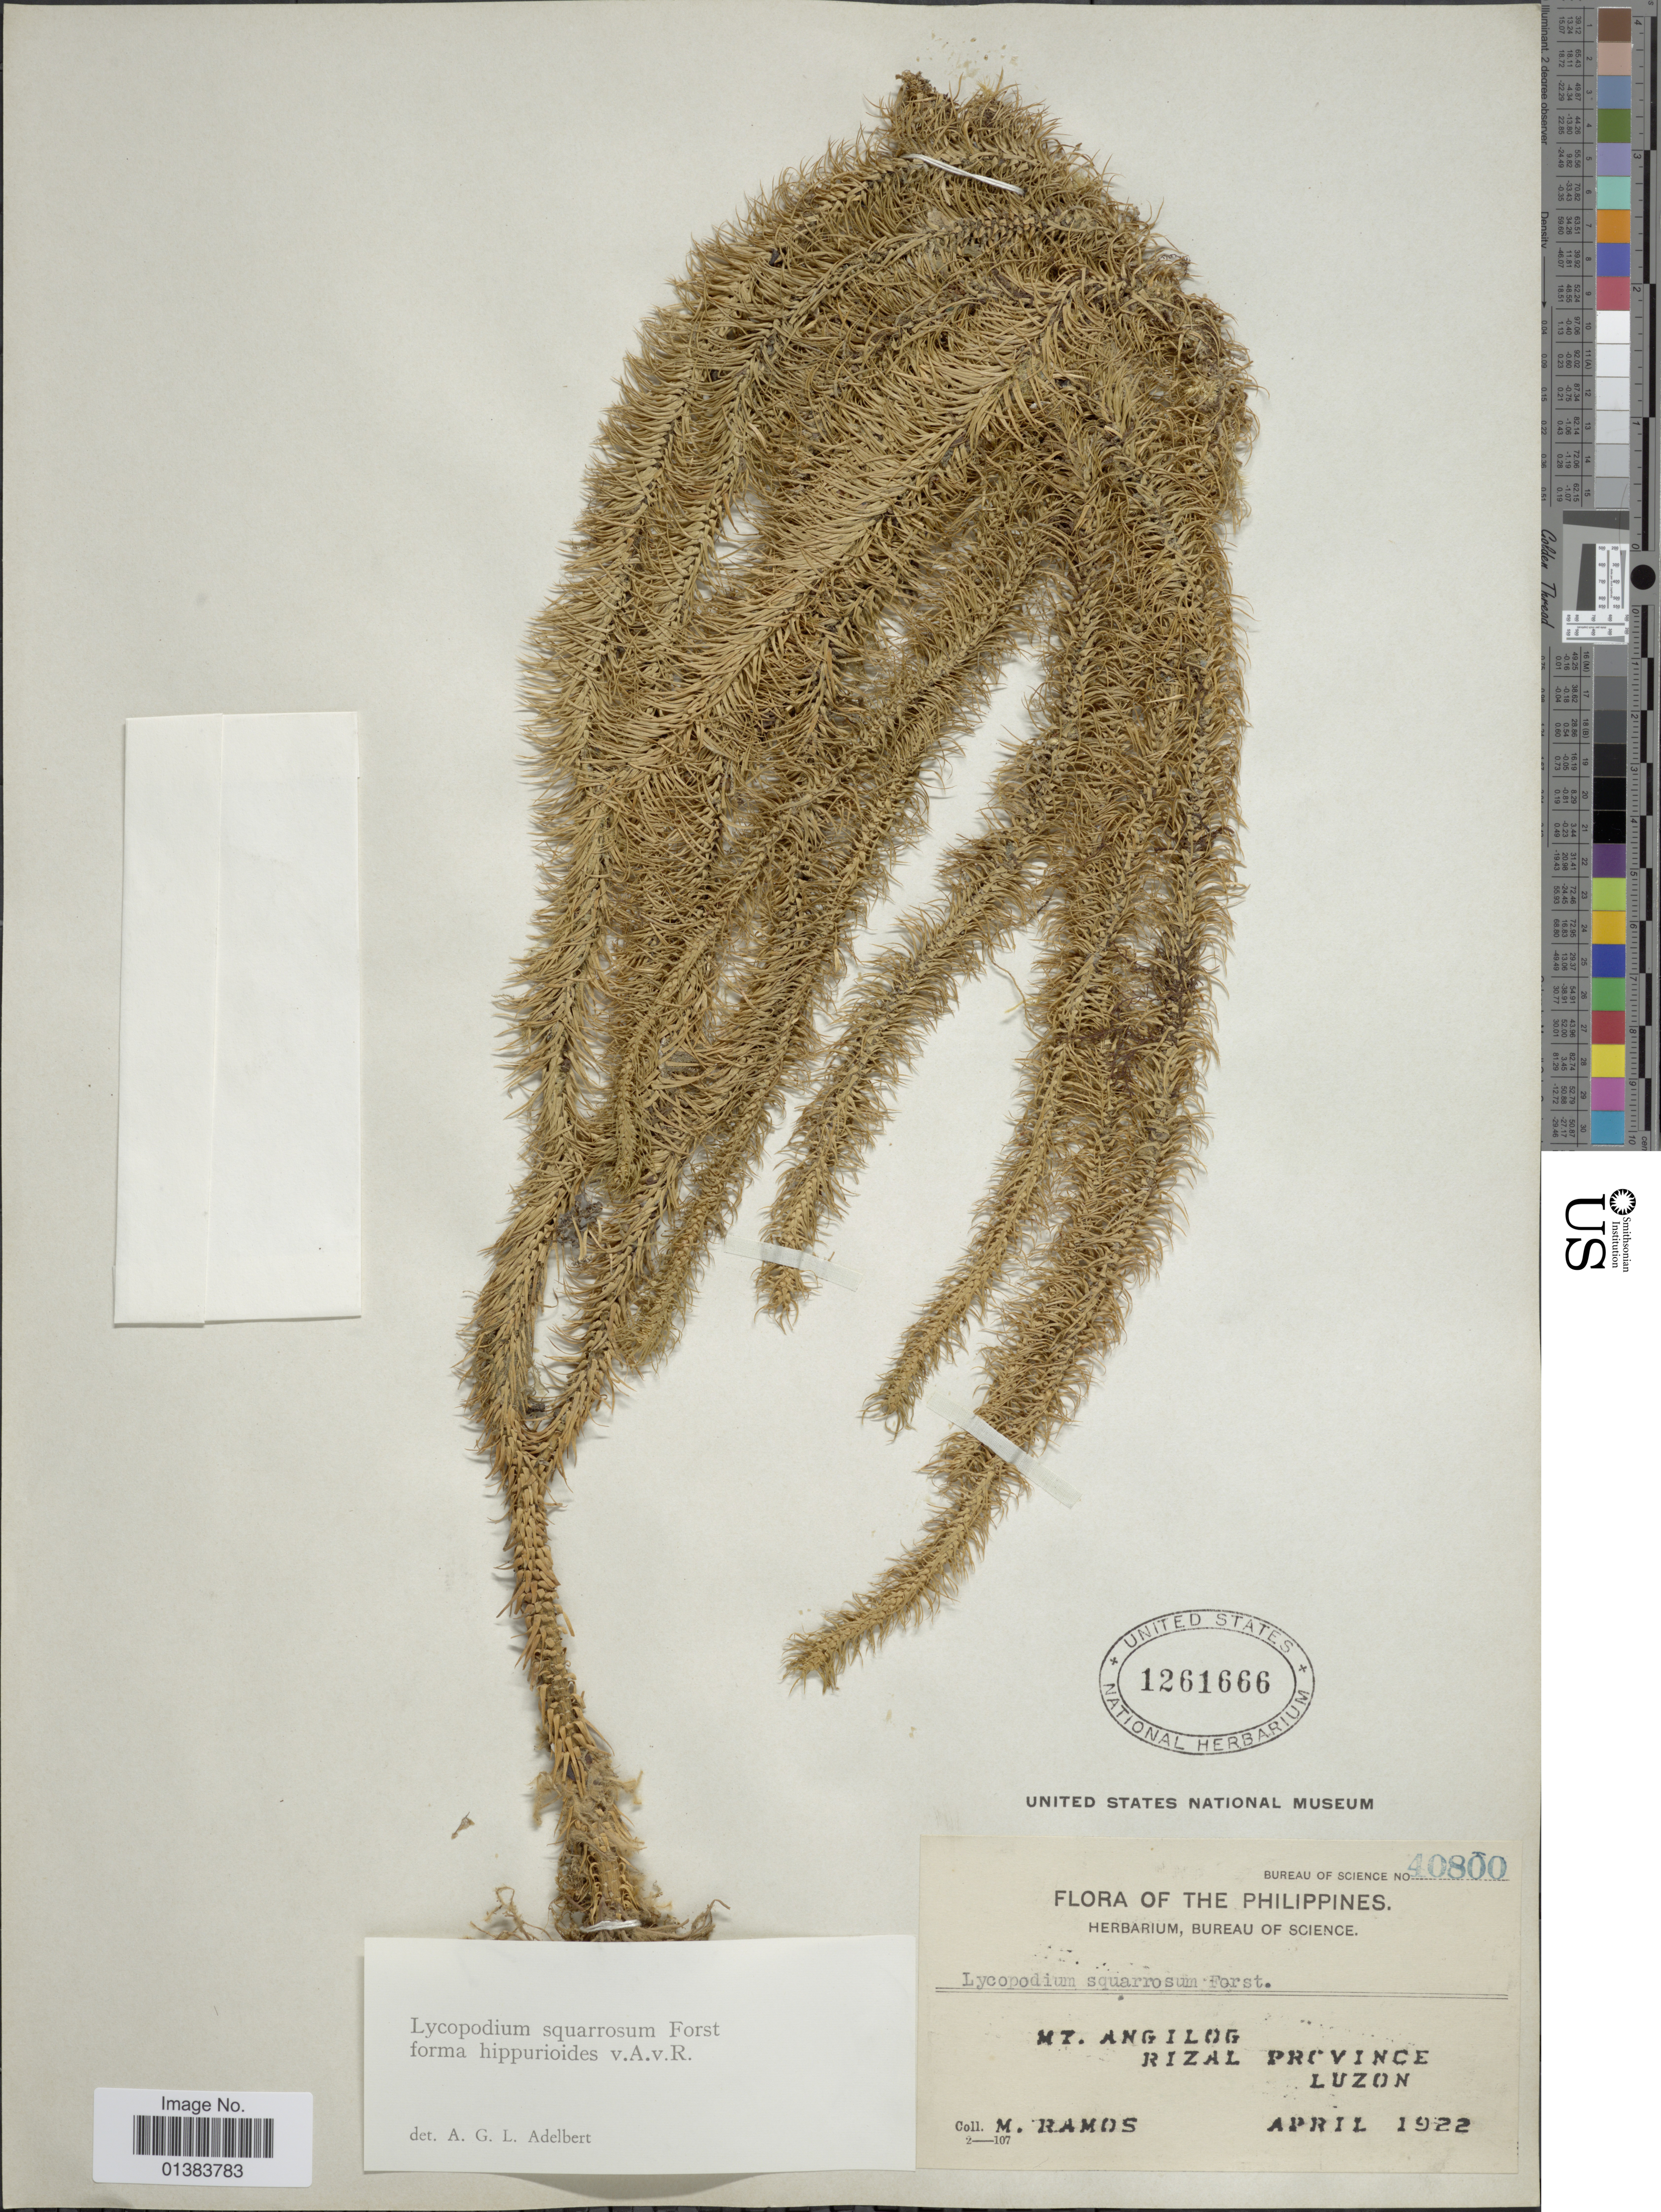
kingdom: Plantae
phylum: Tracheophyta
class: Lycopodiopsida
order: Lycopodiales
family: Lycopodiaceae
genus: Phlegmariurus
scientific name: Phlegmariurus squarrosus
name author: (G. Forst.) Á. Löve & D. Löve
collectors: M. Ramos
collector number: Bureau of Science 40800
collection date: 1922-04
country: Philippines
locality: Mt. Angilog, Rizal Province, Luzon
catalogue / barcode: US 1261666